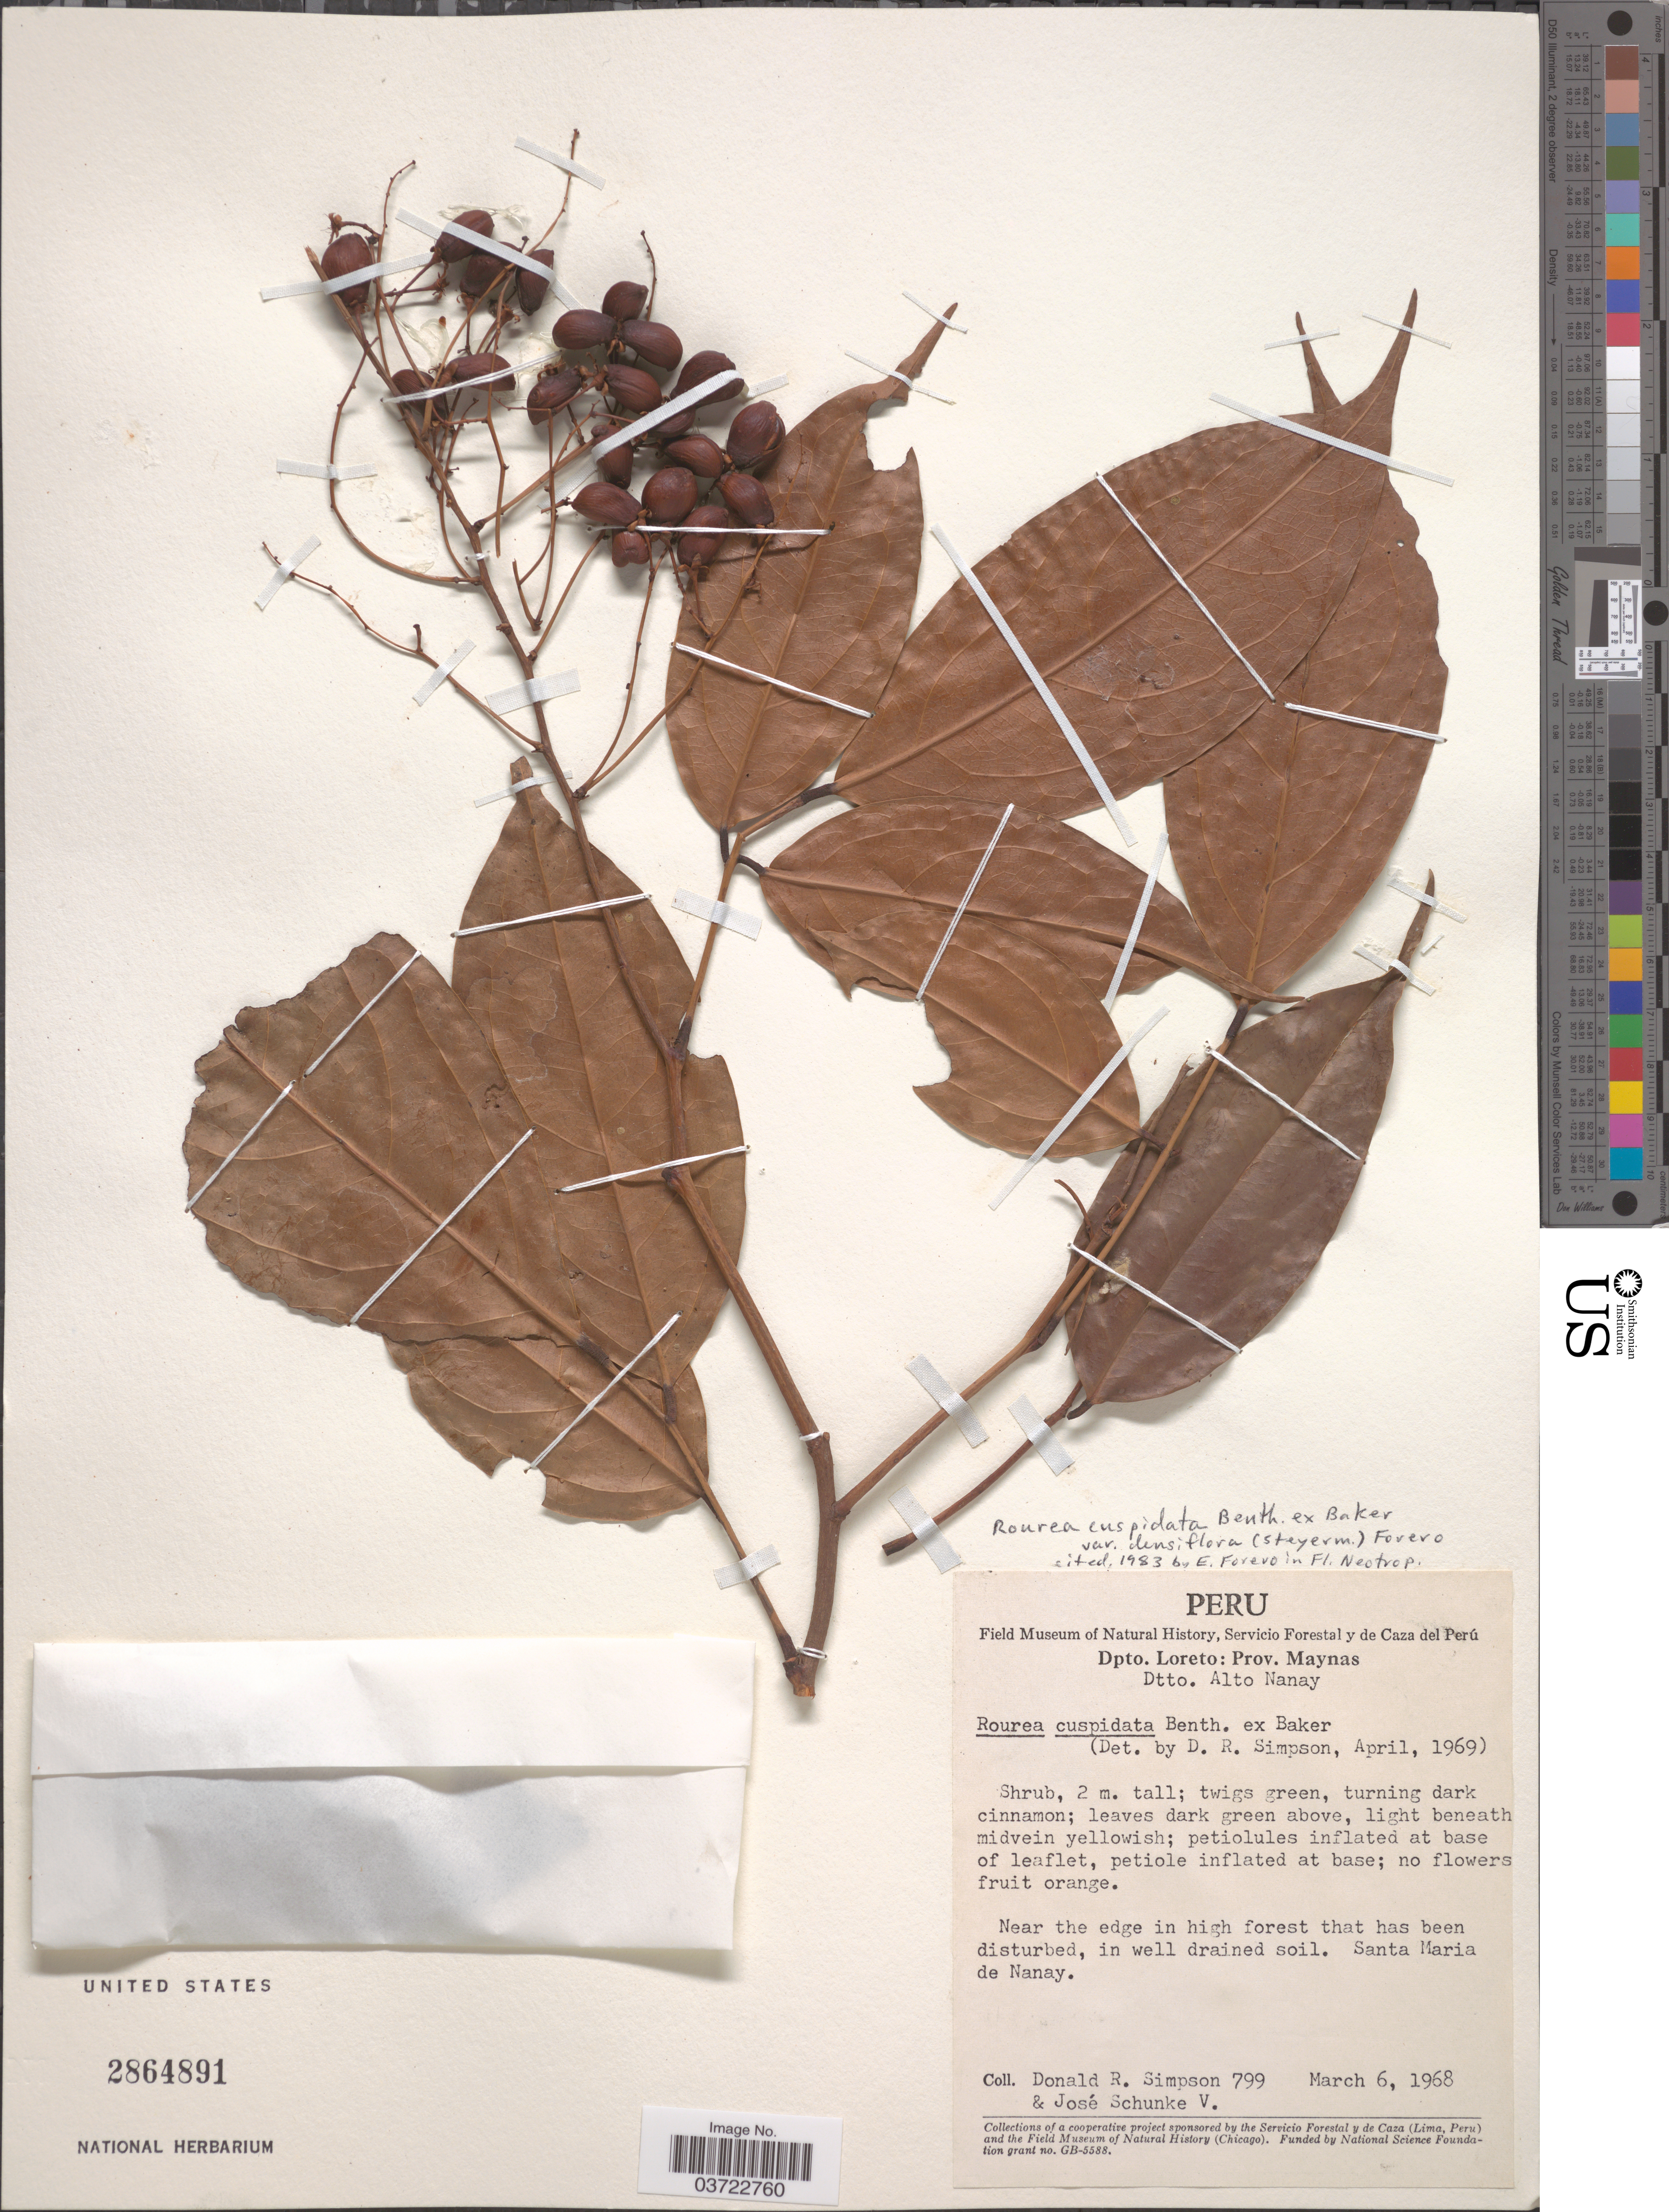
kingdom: Plantae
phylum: Tracheophyta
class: Magnoliopsida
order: Oxalidales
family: Connaraceae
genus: Rourea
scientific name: Rourea cuspidata var. densiflora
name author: (Steyerm.) Forero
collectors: D. R. Simpson & J. Schunke Vigo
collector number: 799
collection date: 1968-03-06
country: Peru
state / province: Loreto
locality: Dpto. Loreto: Prov. Maynas. Dtto. Alto Nanay. Santa Maria de Nanay.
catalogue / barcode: US 2864891